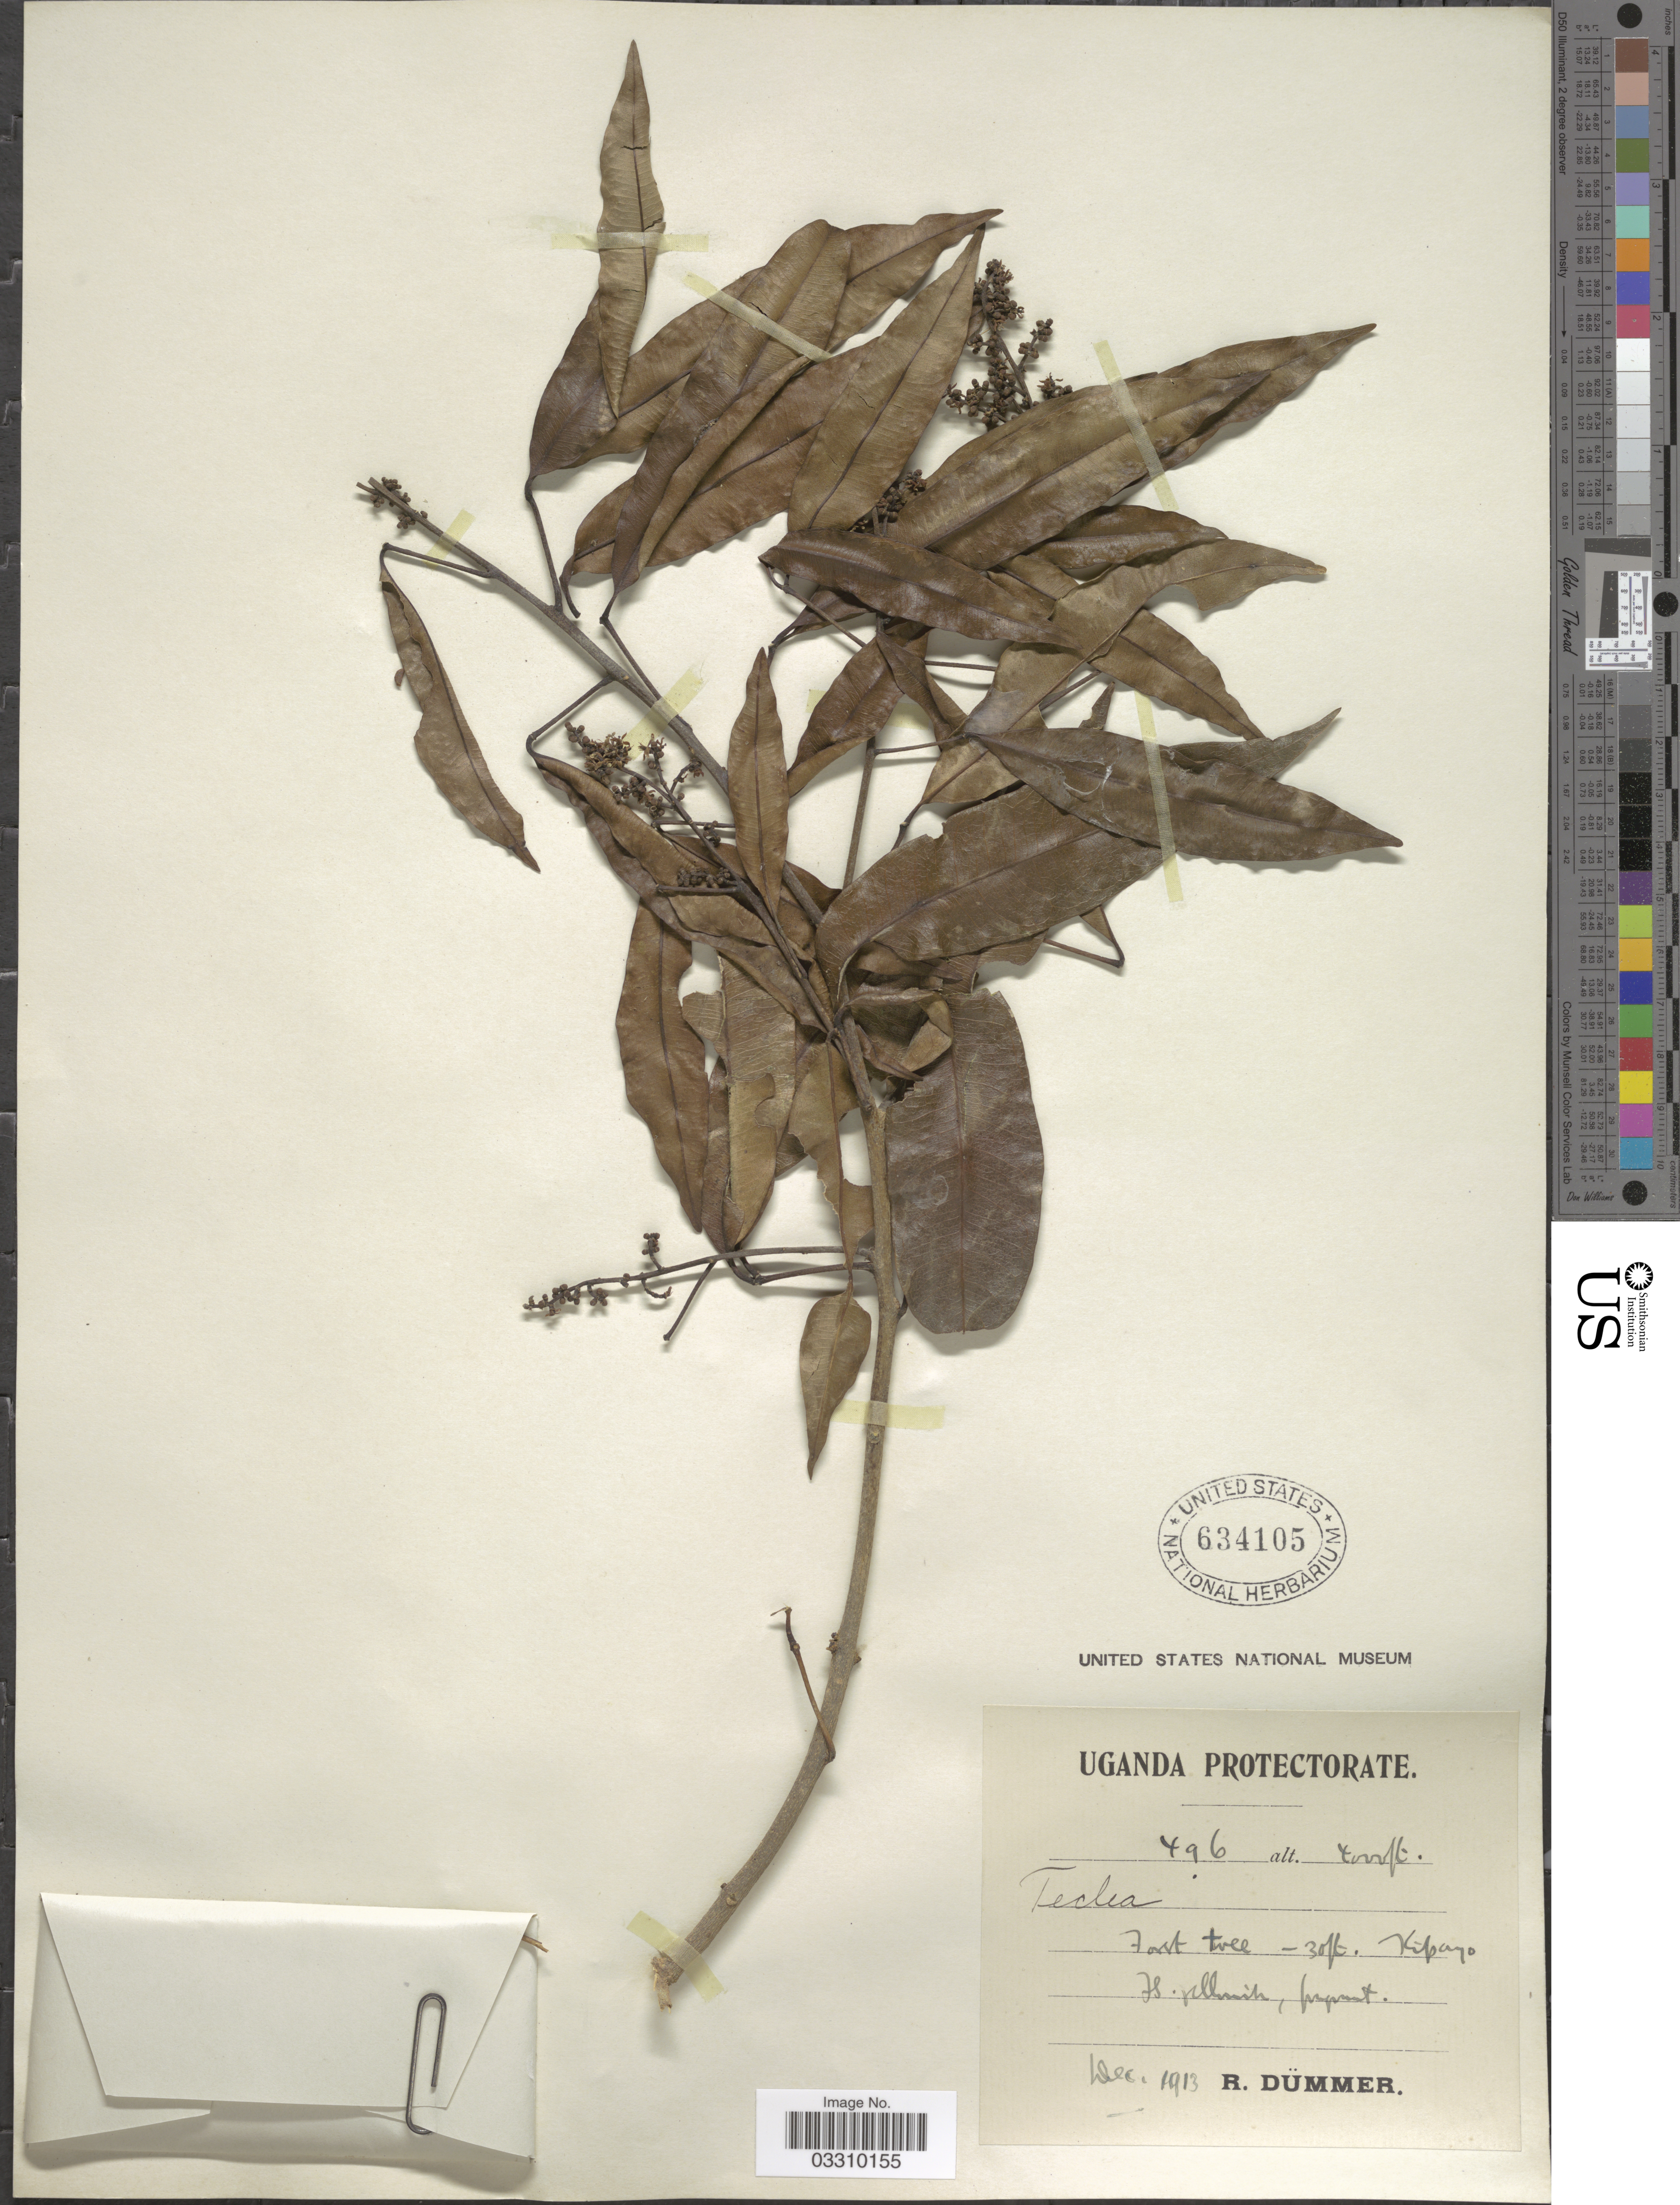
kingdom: Plantae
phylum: Tracheophyta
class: Magnoliopsida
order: Sapindales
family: Rutaceae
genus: Vepris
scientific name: Vepris sp.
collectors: R. A. Dümmer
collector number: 496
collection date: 1913-12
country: Uganda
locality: Kipayo.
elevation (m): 1219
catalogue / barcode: US 634105